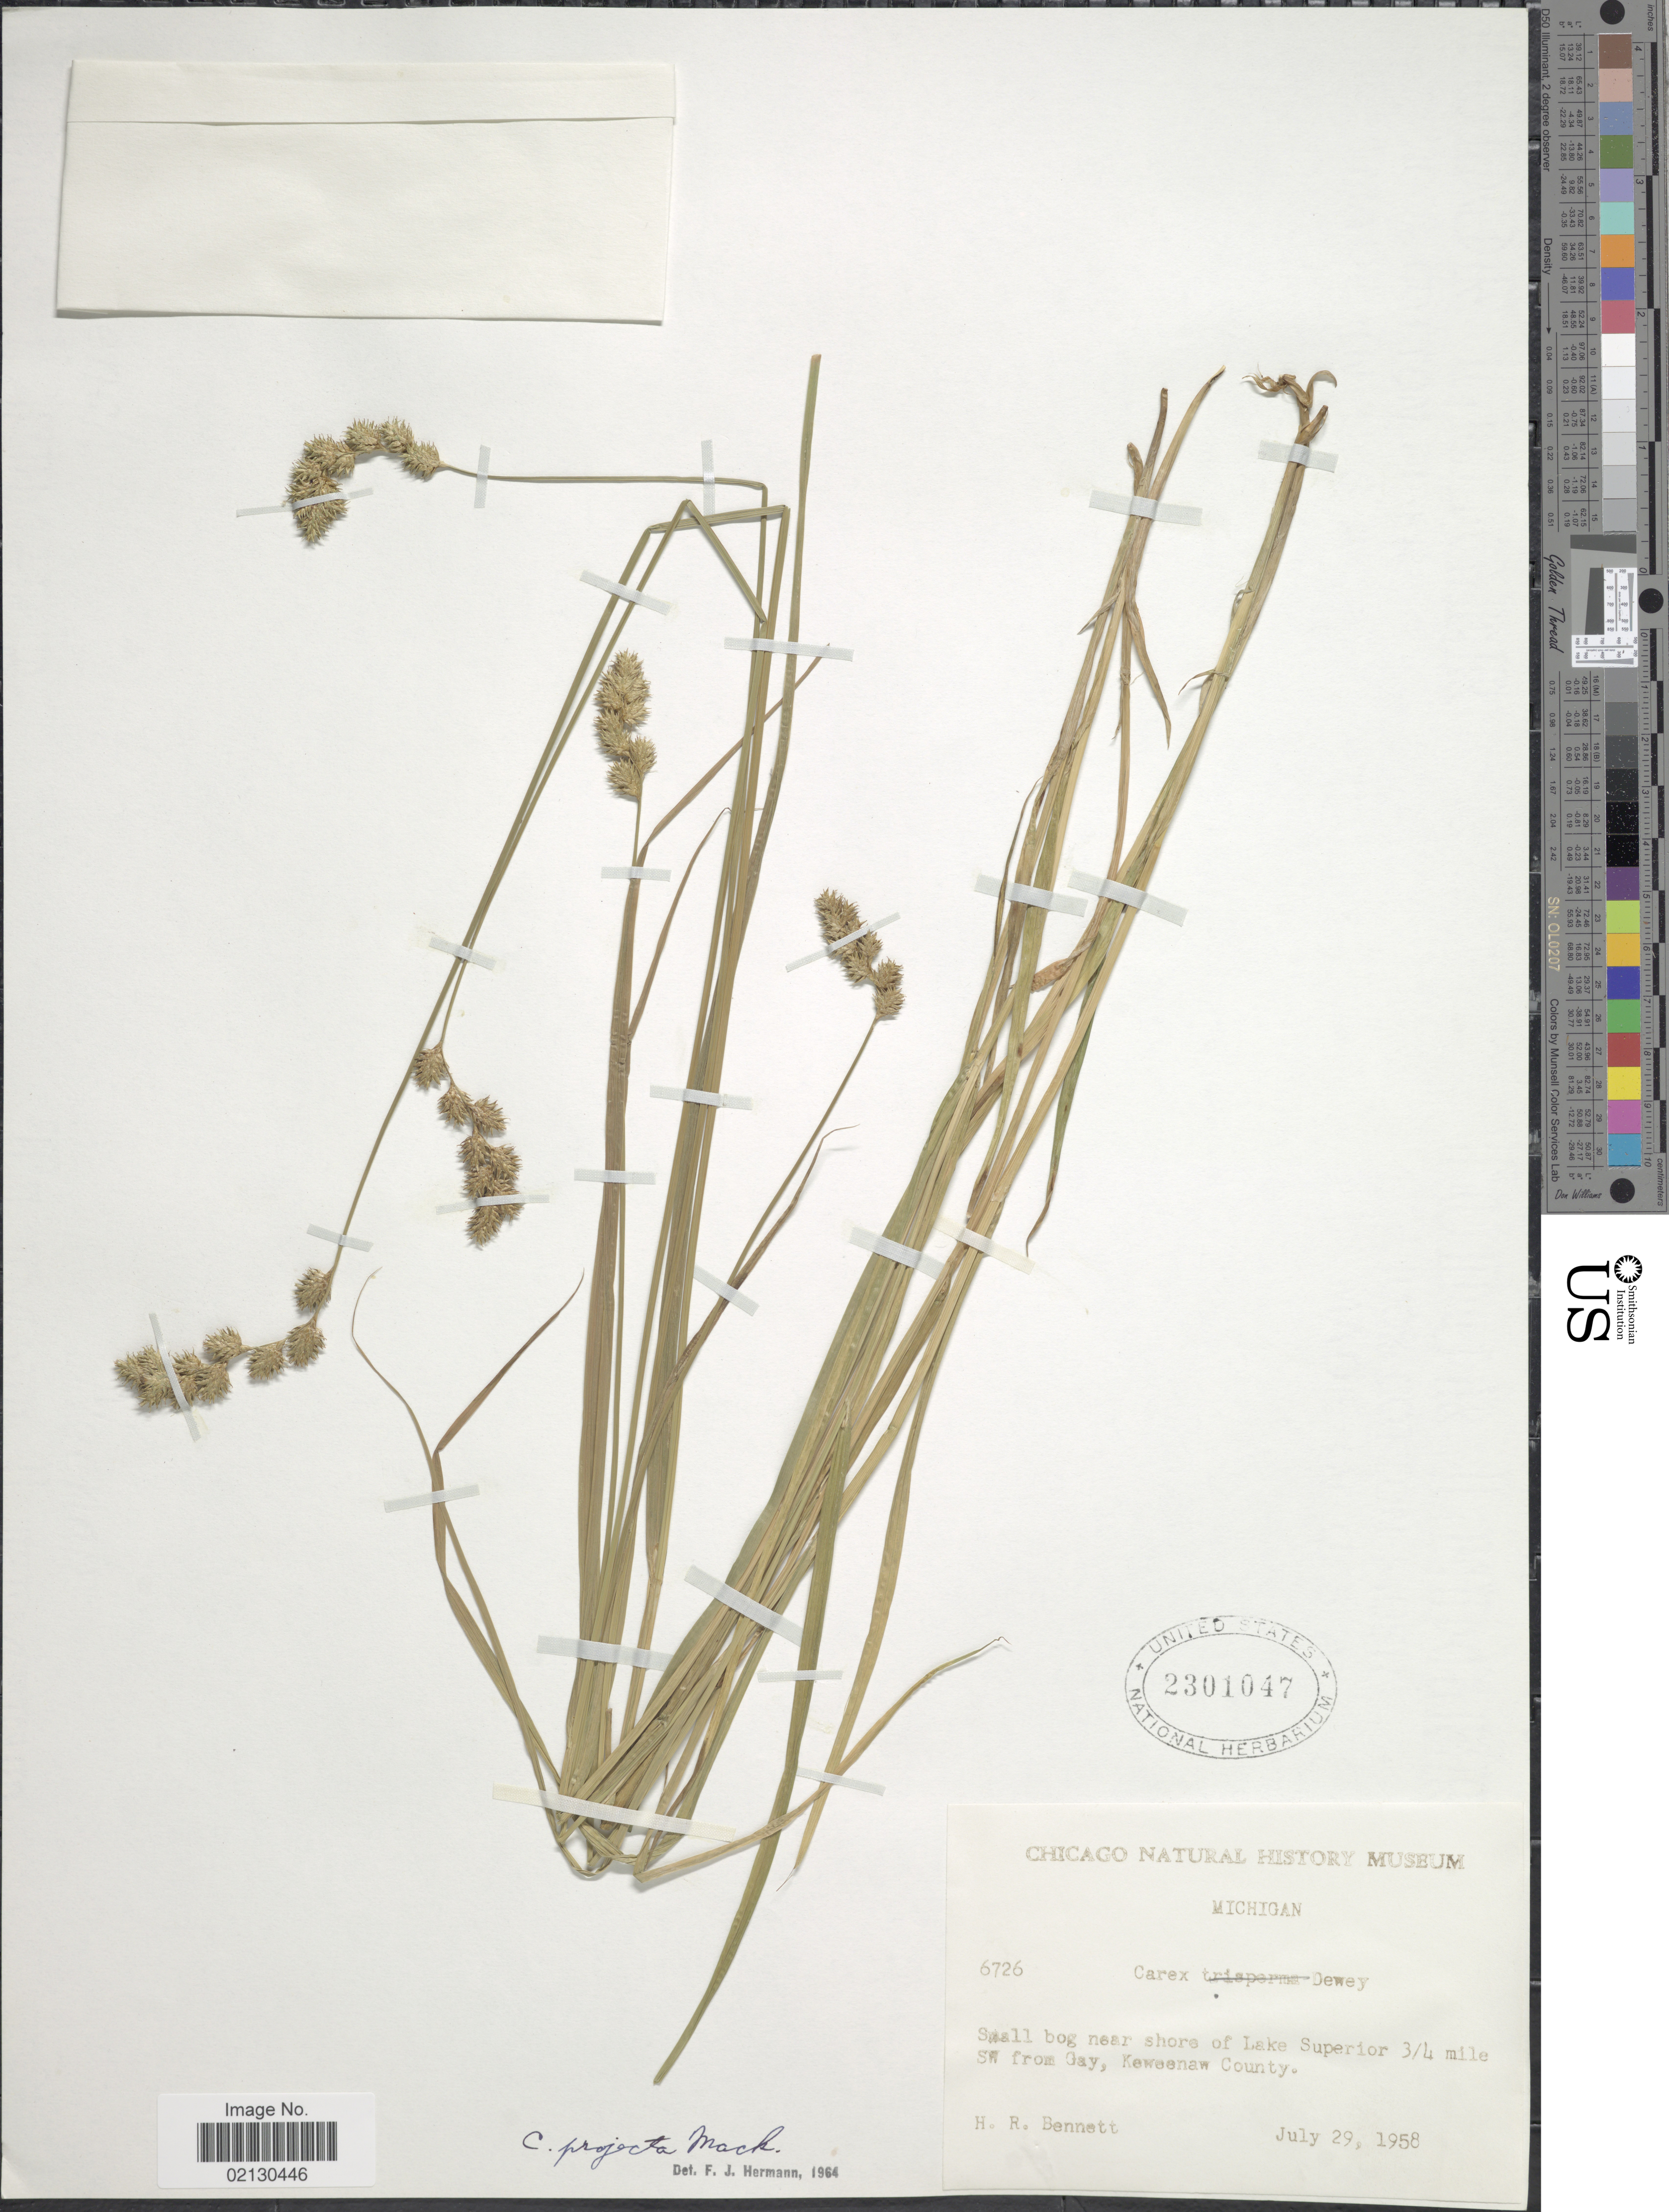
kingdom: Plantae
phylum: Tracheophyta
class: Liliopsida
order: Poales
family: Cyperaceae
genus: Carex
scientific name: Carex projecta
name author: Mack.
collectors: H. R. Bennett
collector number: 6726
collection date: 1958-07-29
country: United States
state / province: Michigan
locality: Near shore of Lake Superior 3/4 mile SW from Gay, Keweenaw County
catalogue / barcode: US 2301047